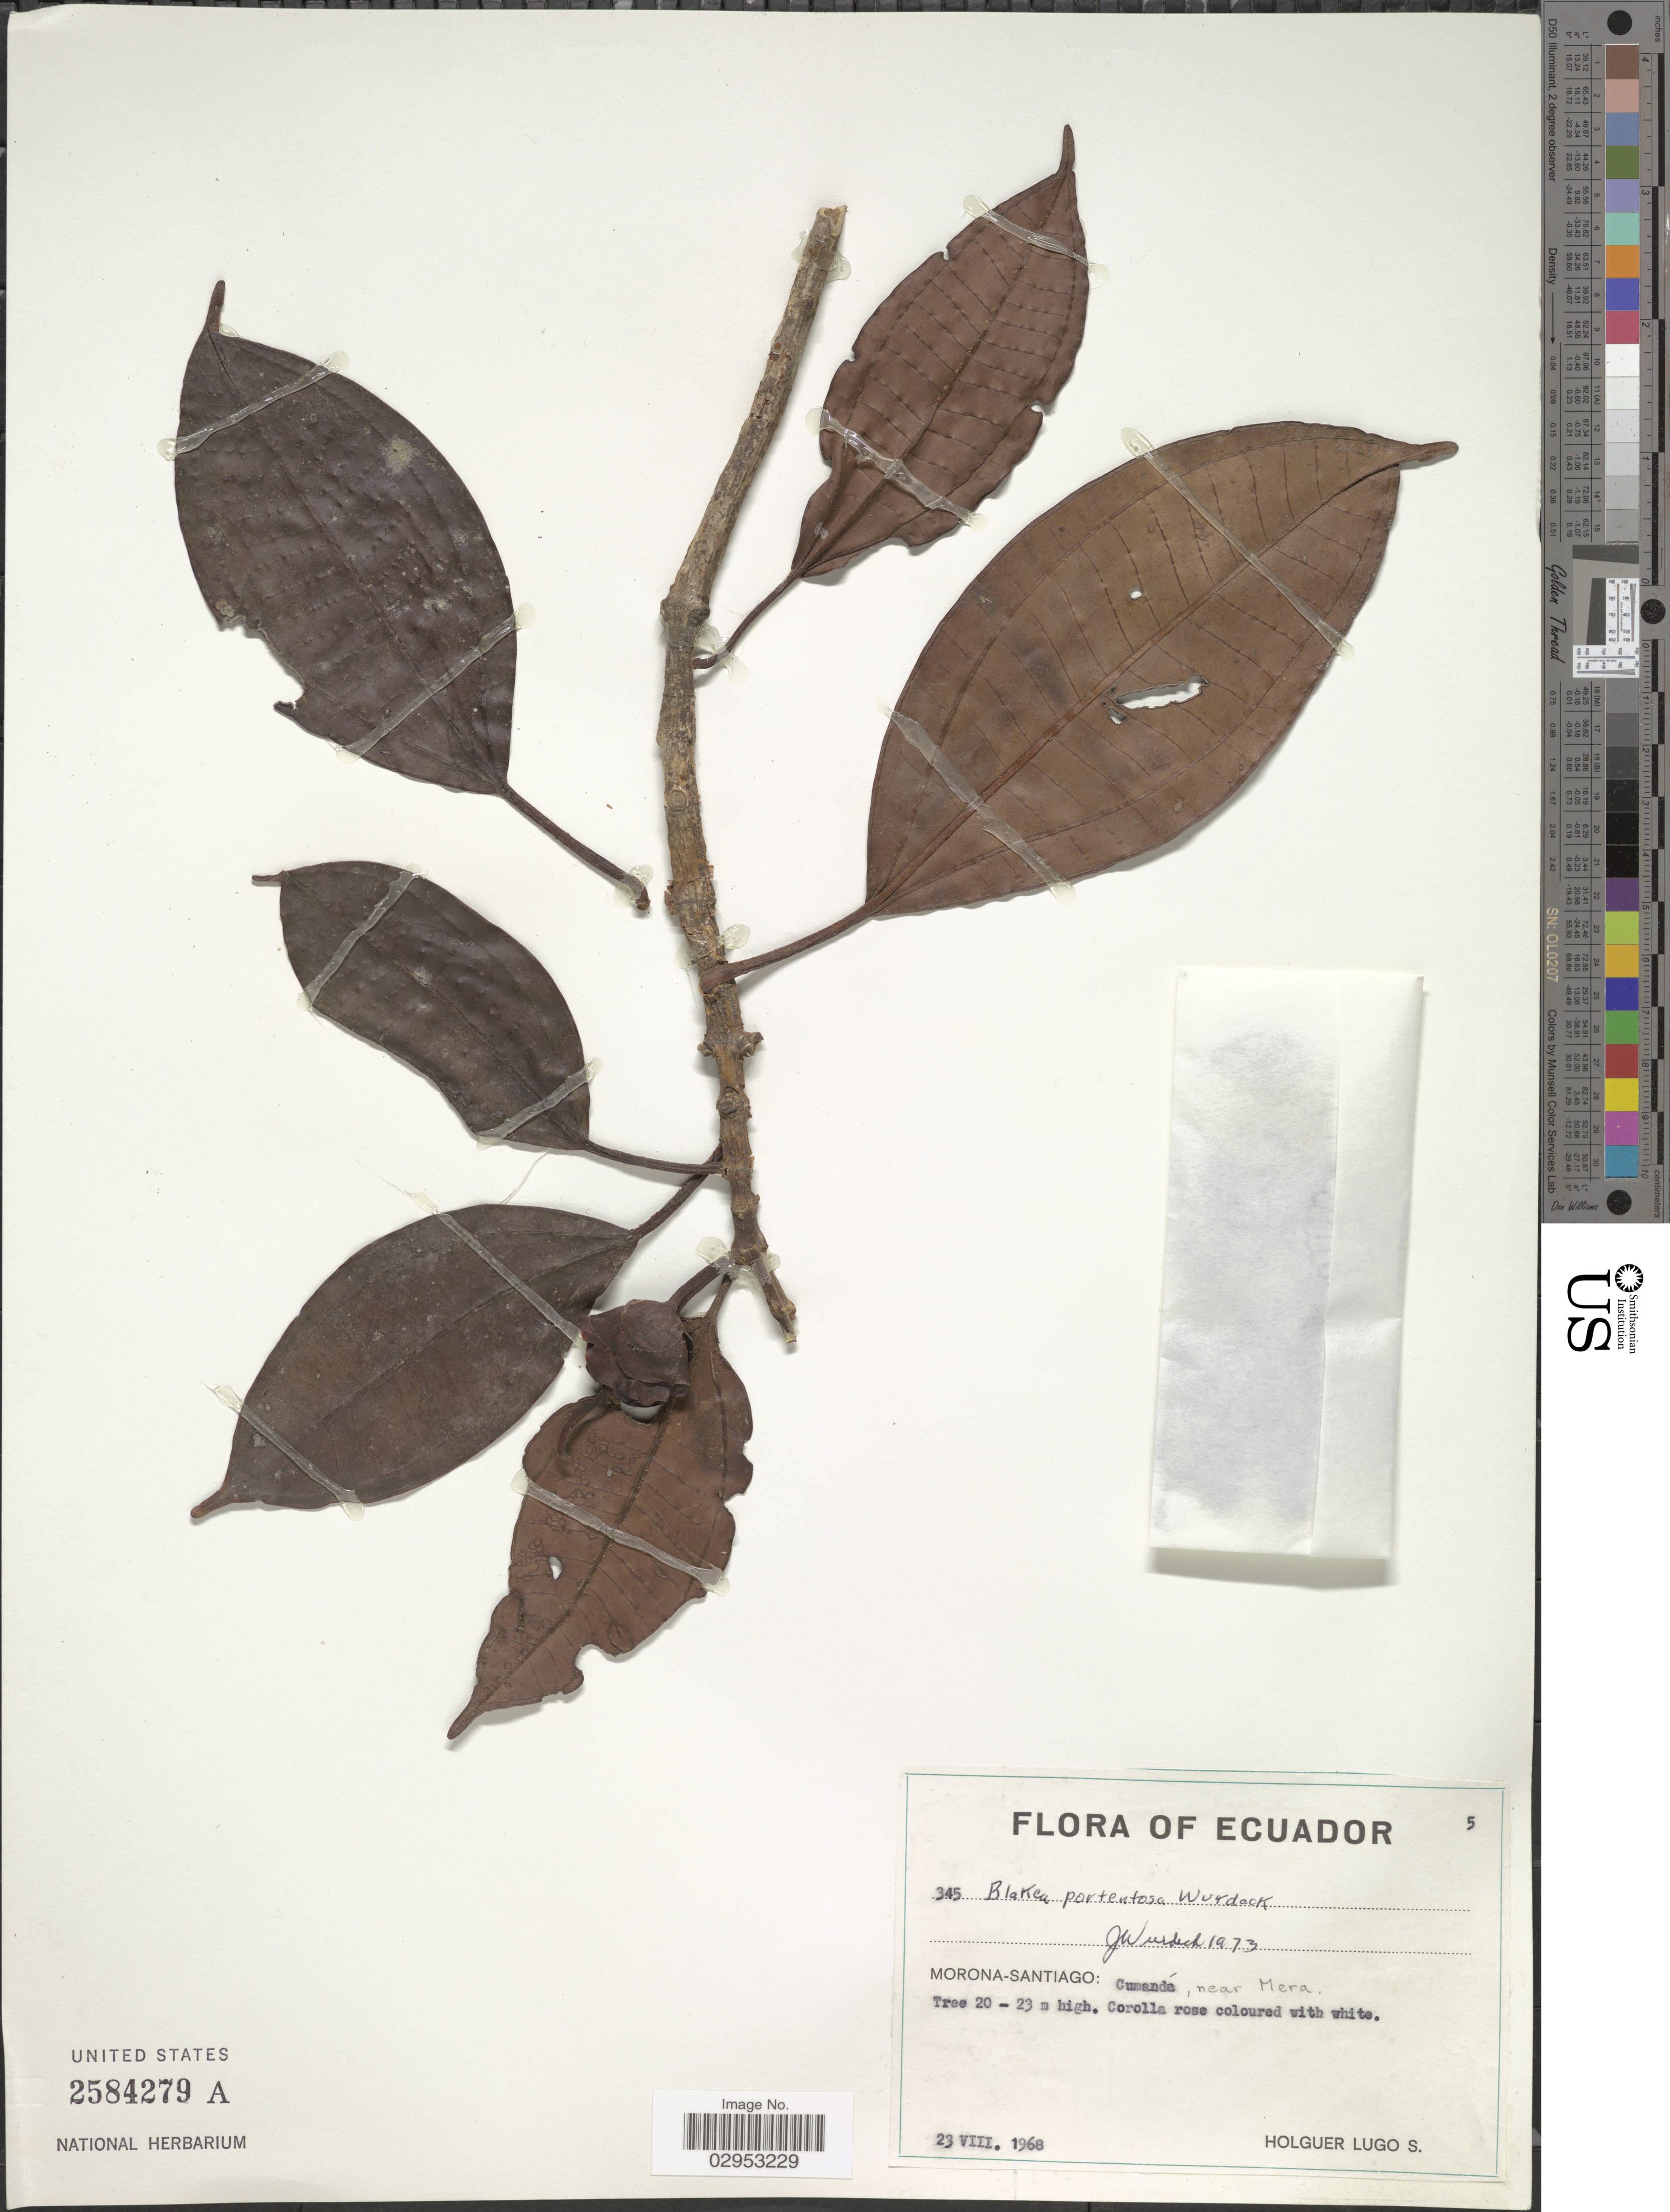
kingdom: Plantae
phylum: Tracheophyta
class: Magnoliopsida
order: Myrtales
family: Melastomataceae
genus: Blakea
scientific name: Blakea portentosa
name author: Wurdack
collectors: H. Lugo S.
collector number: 345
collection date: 1968-08-23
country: Ecuador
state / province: Morona-Santiago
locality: Cumandá, near Mera.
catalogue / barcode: US 2584279A